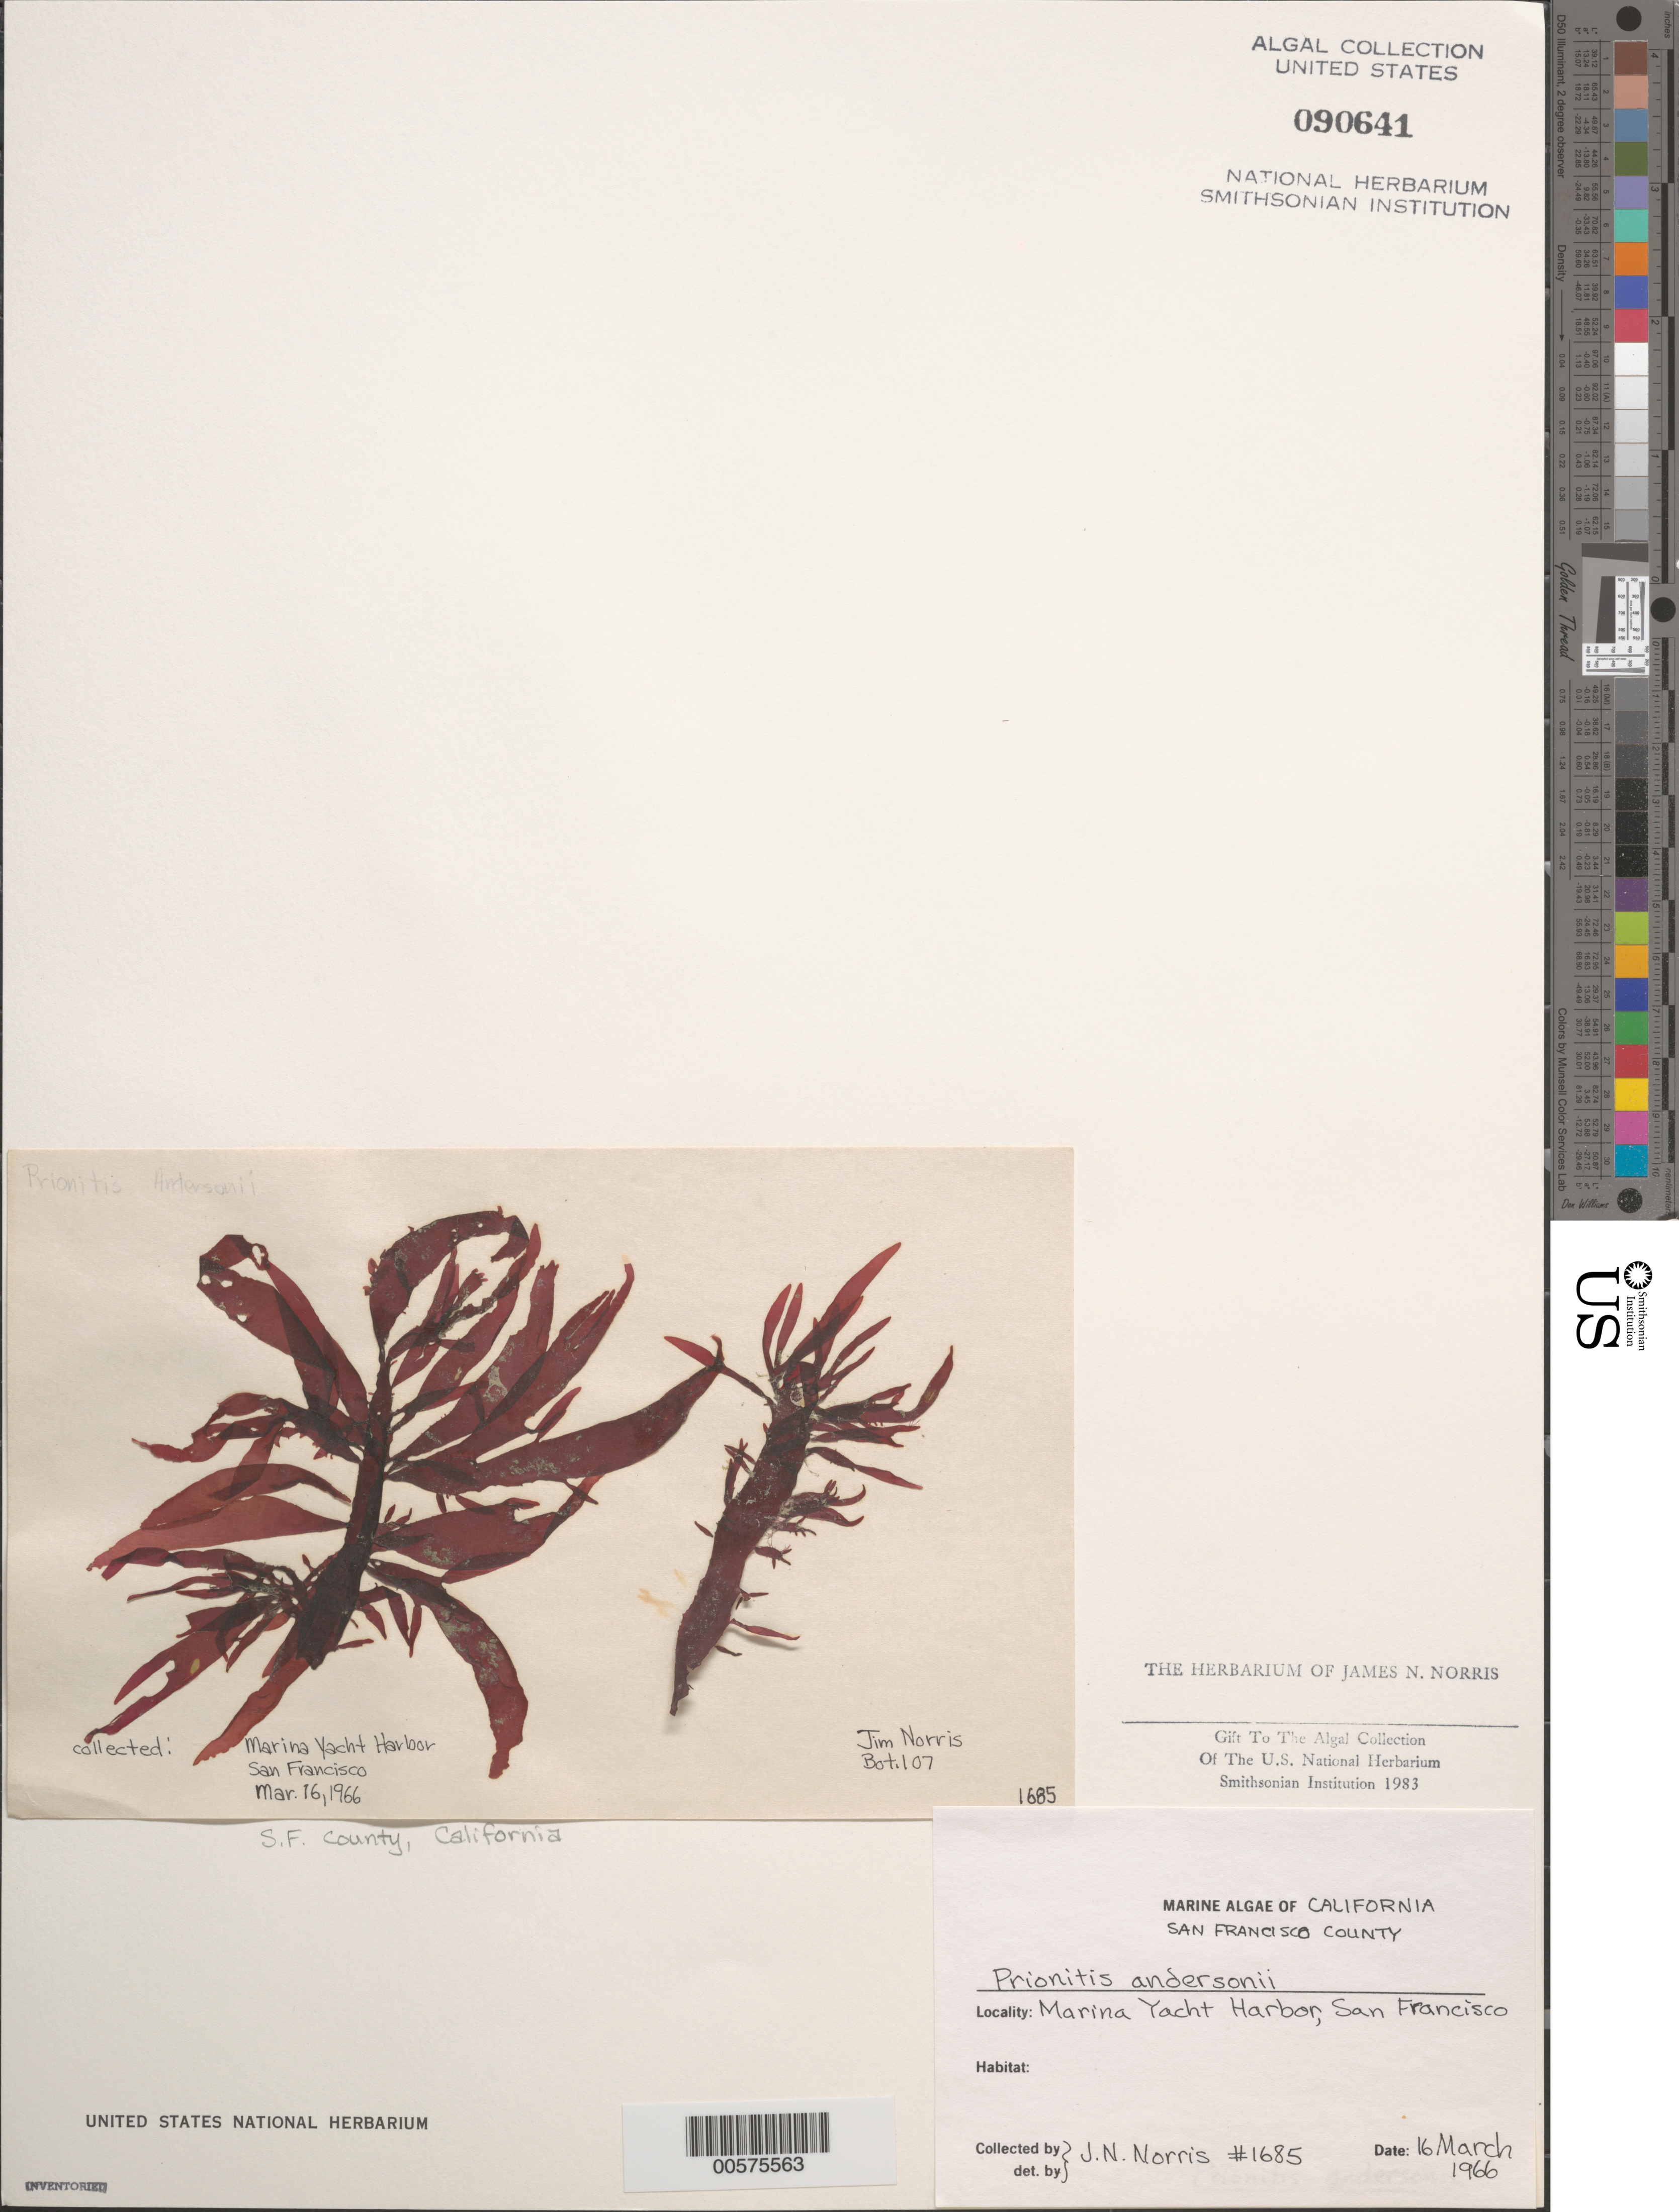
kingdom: Plantae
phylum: Rhodophyta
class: Florideophyceae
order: Cryptonemiales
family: Cryptonemiaceae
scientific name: Prionitis sternbergii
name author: (C. Agardh) J. Agardh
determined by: Algae name updating Project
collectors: J. N. Norris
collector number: JN-1685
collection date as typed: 16 Mar 1966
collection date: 1966-03-16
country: United States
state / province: California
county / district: San Francisco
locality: San Francisco, Marina Yacht Harbor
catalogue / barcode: US 90641